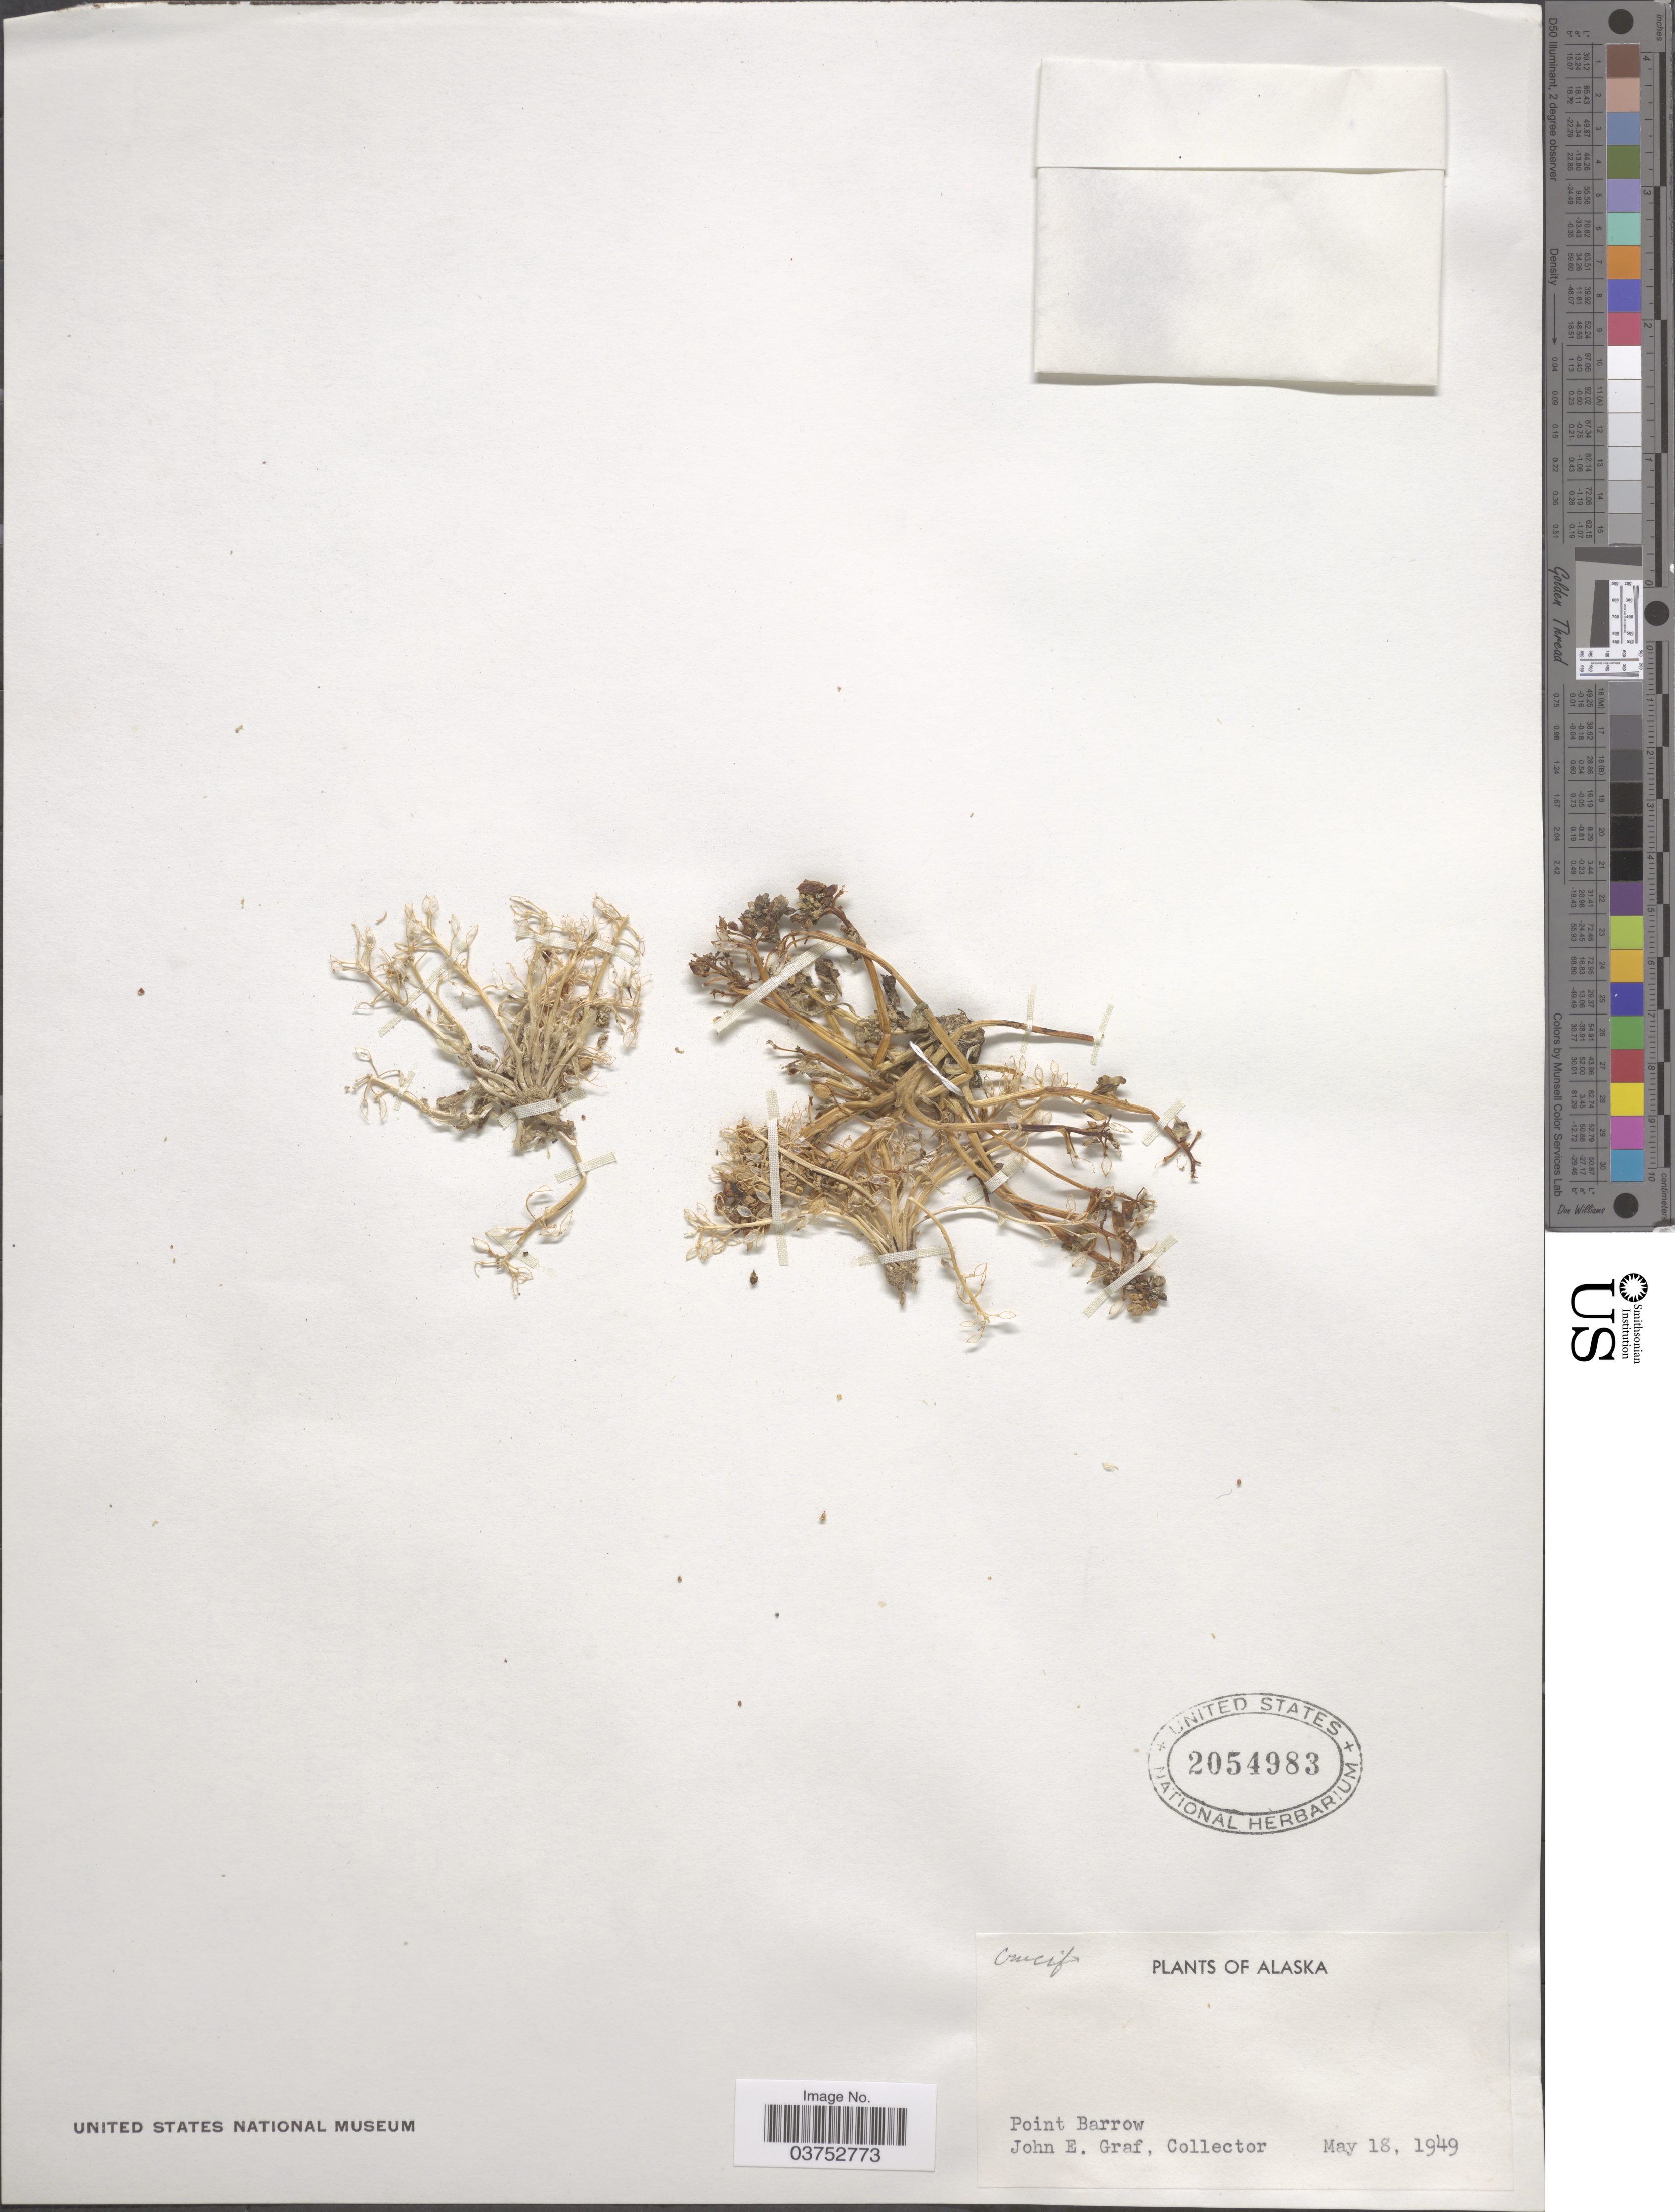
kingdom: Plantae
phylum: Tracheophyta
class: Magnoliopsida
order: Brassicales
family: Brassicaceae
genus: Draba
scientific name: Draba sp.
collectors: J. Graf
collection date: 1949-05-18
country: United States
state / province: Alaska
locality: Point Barrow.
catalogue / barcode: US 2054983